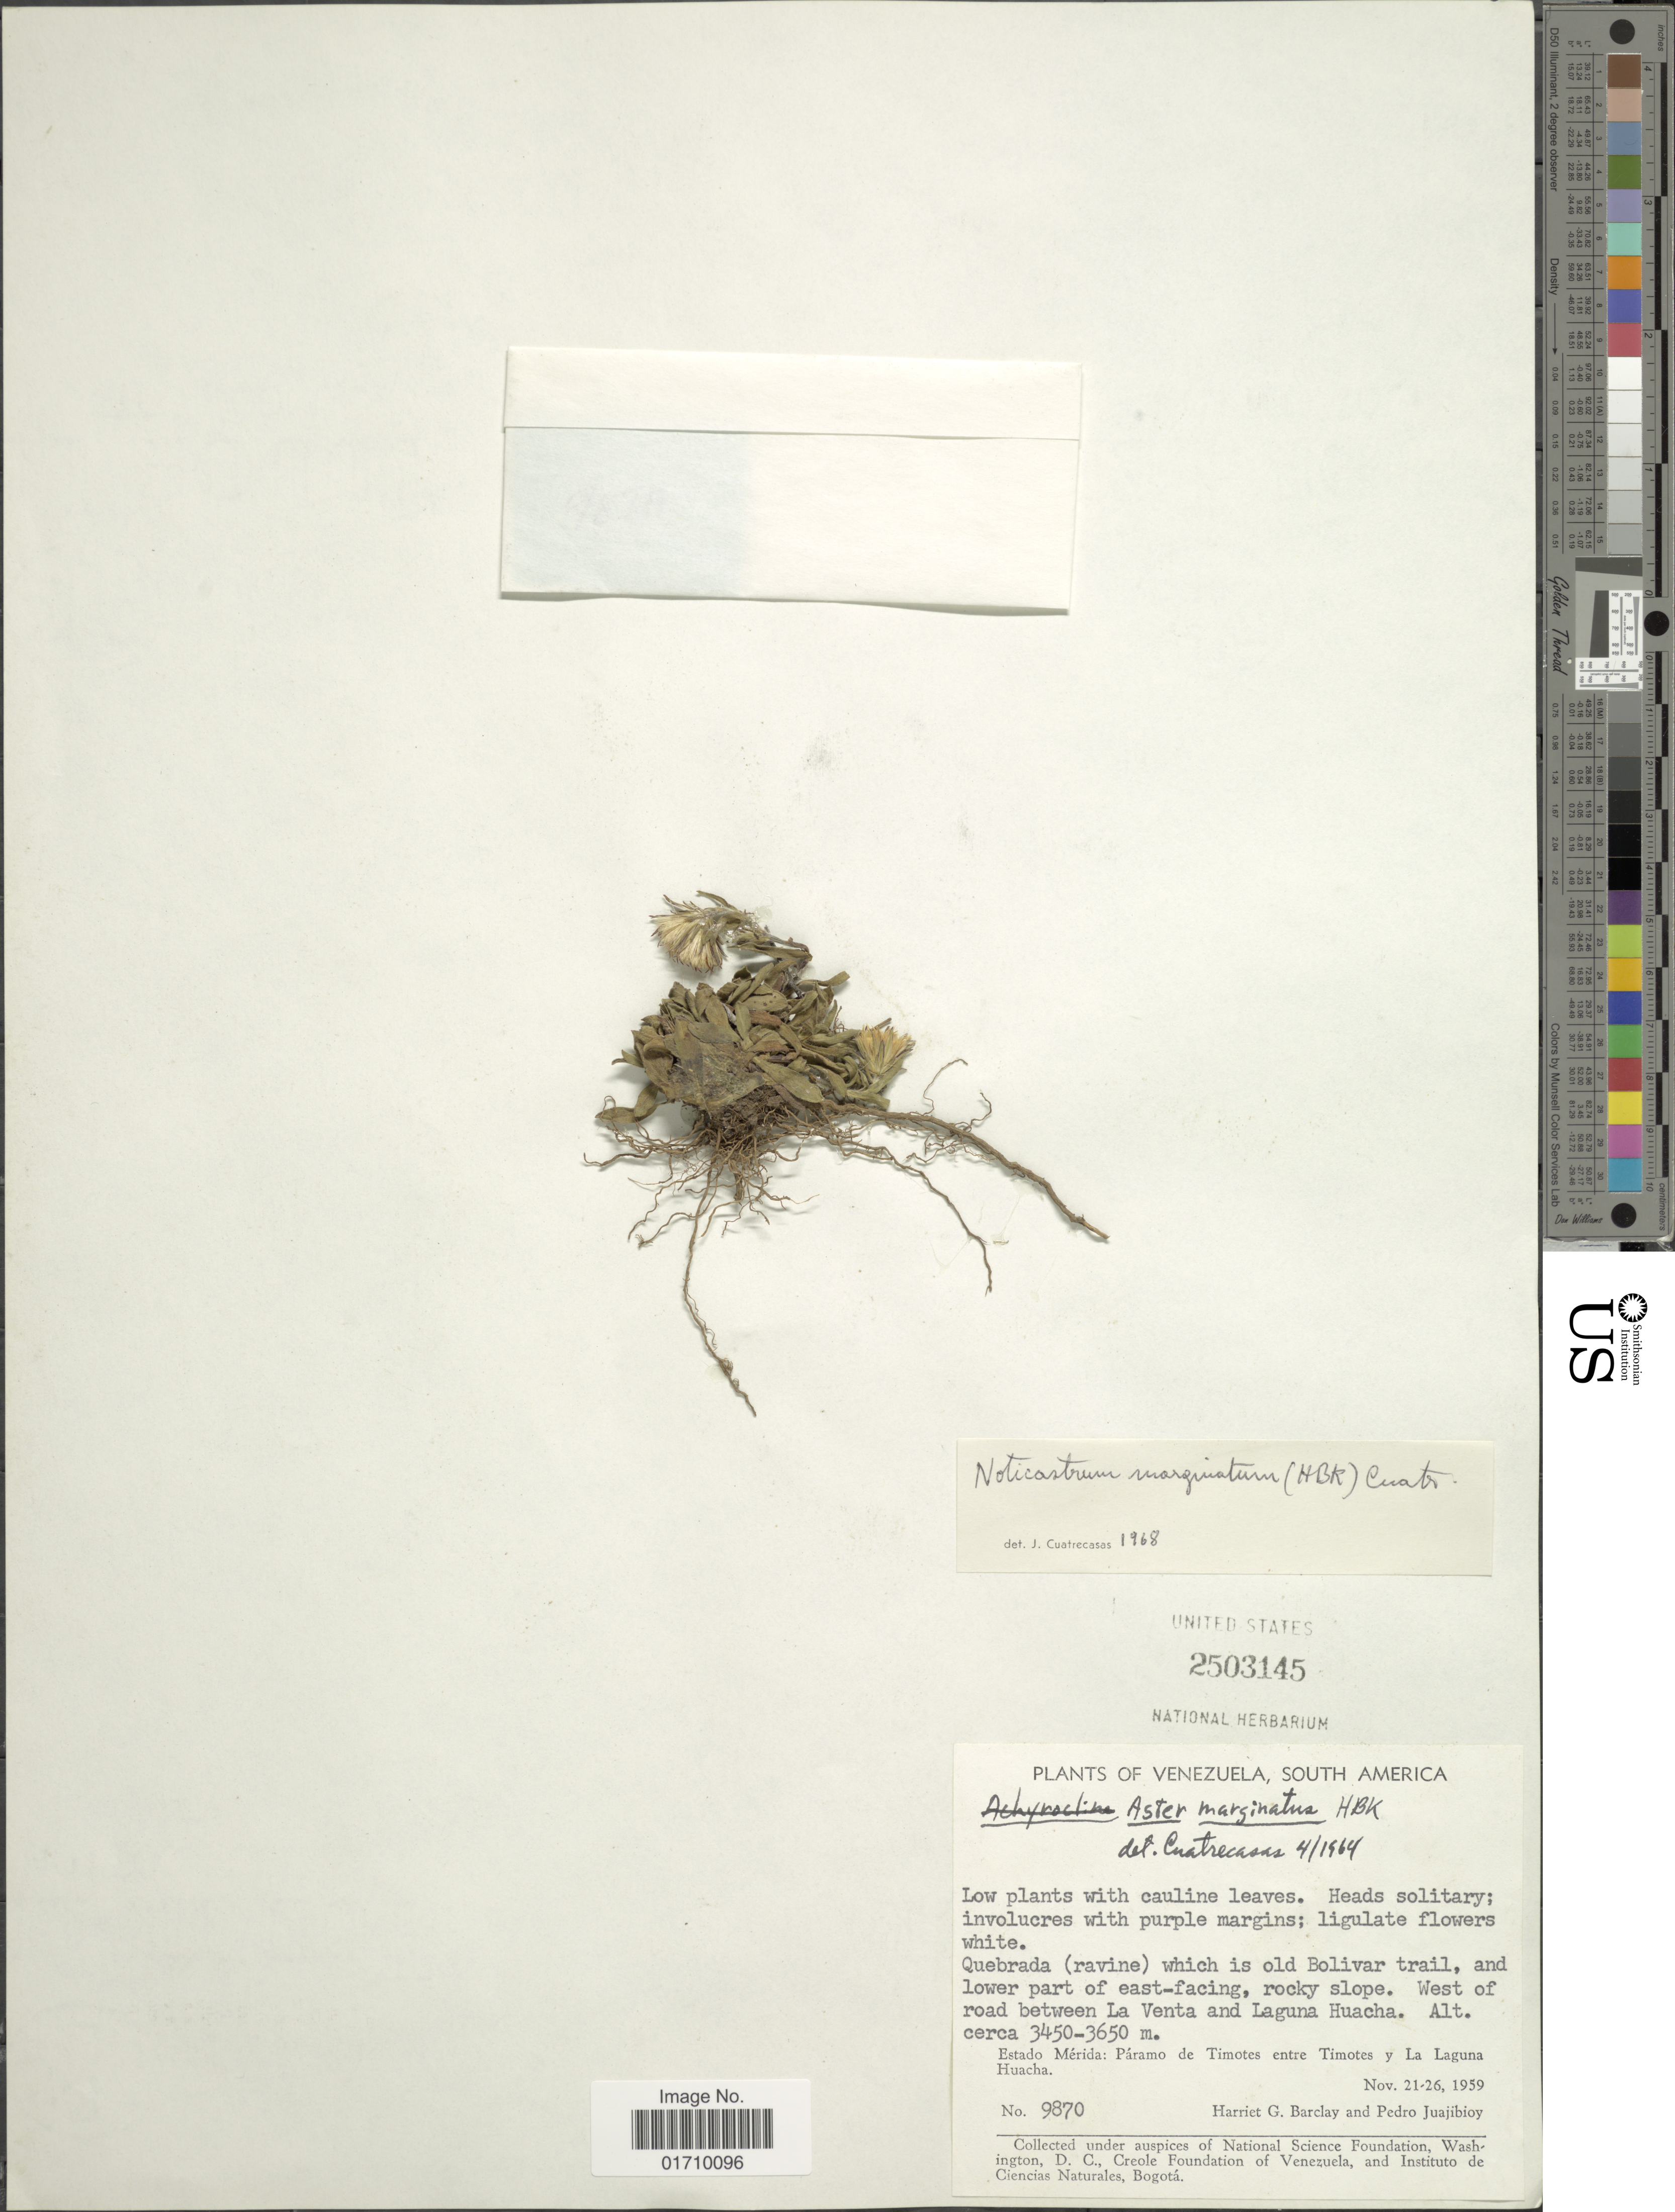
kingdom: Plantae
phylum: Tracheophyta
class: Magnoliopsida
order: Asterales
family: Asteraceae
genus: Noticastrum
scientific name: Noticastrum marginatum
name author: (Kunth) Cuatrec.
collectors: H. G. Barclay & P. Juajibioy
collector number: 9870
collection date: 1959-11-21/1959-11-26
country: Venezuela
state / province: Mérida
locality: South America, west of road between La Venta and Laguna Huacha, Paramo de Timotes entre Timotes y La Laguna Huacha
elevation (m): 3450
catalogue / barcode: US 2503145